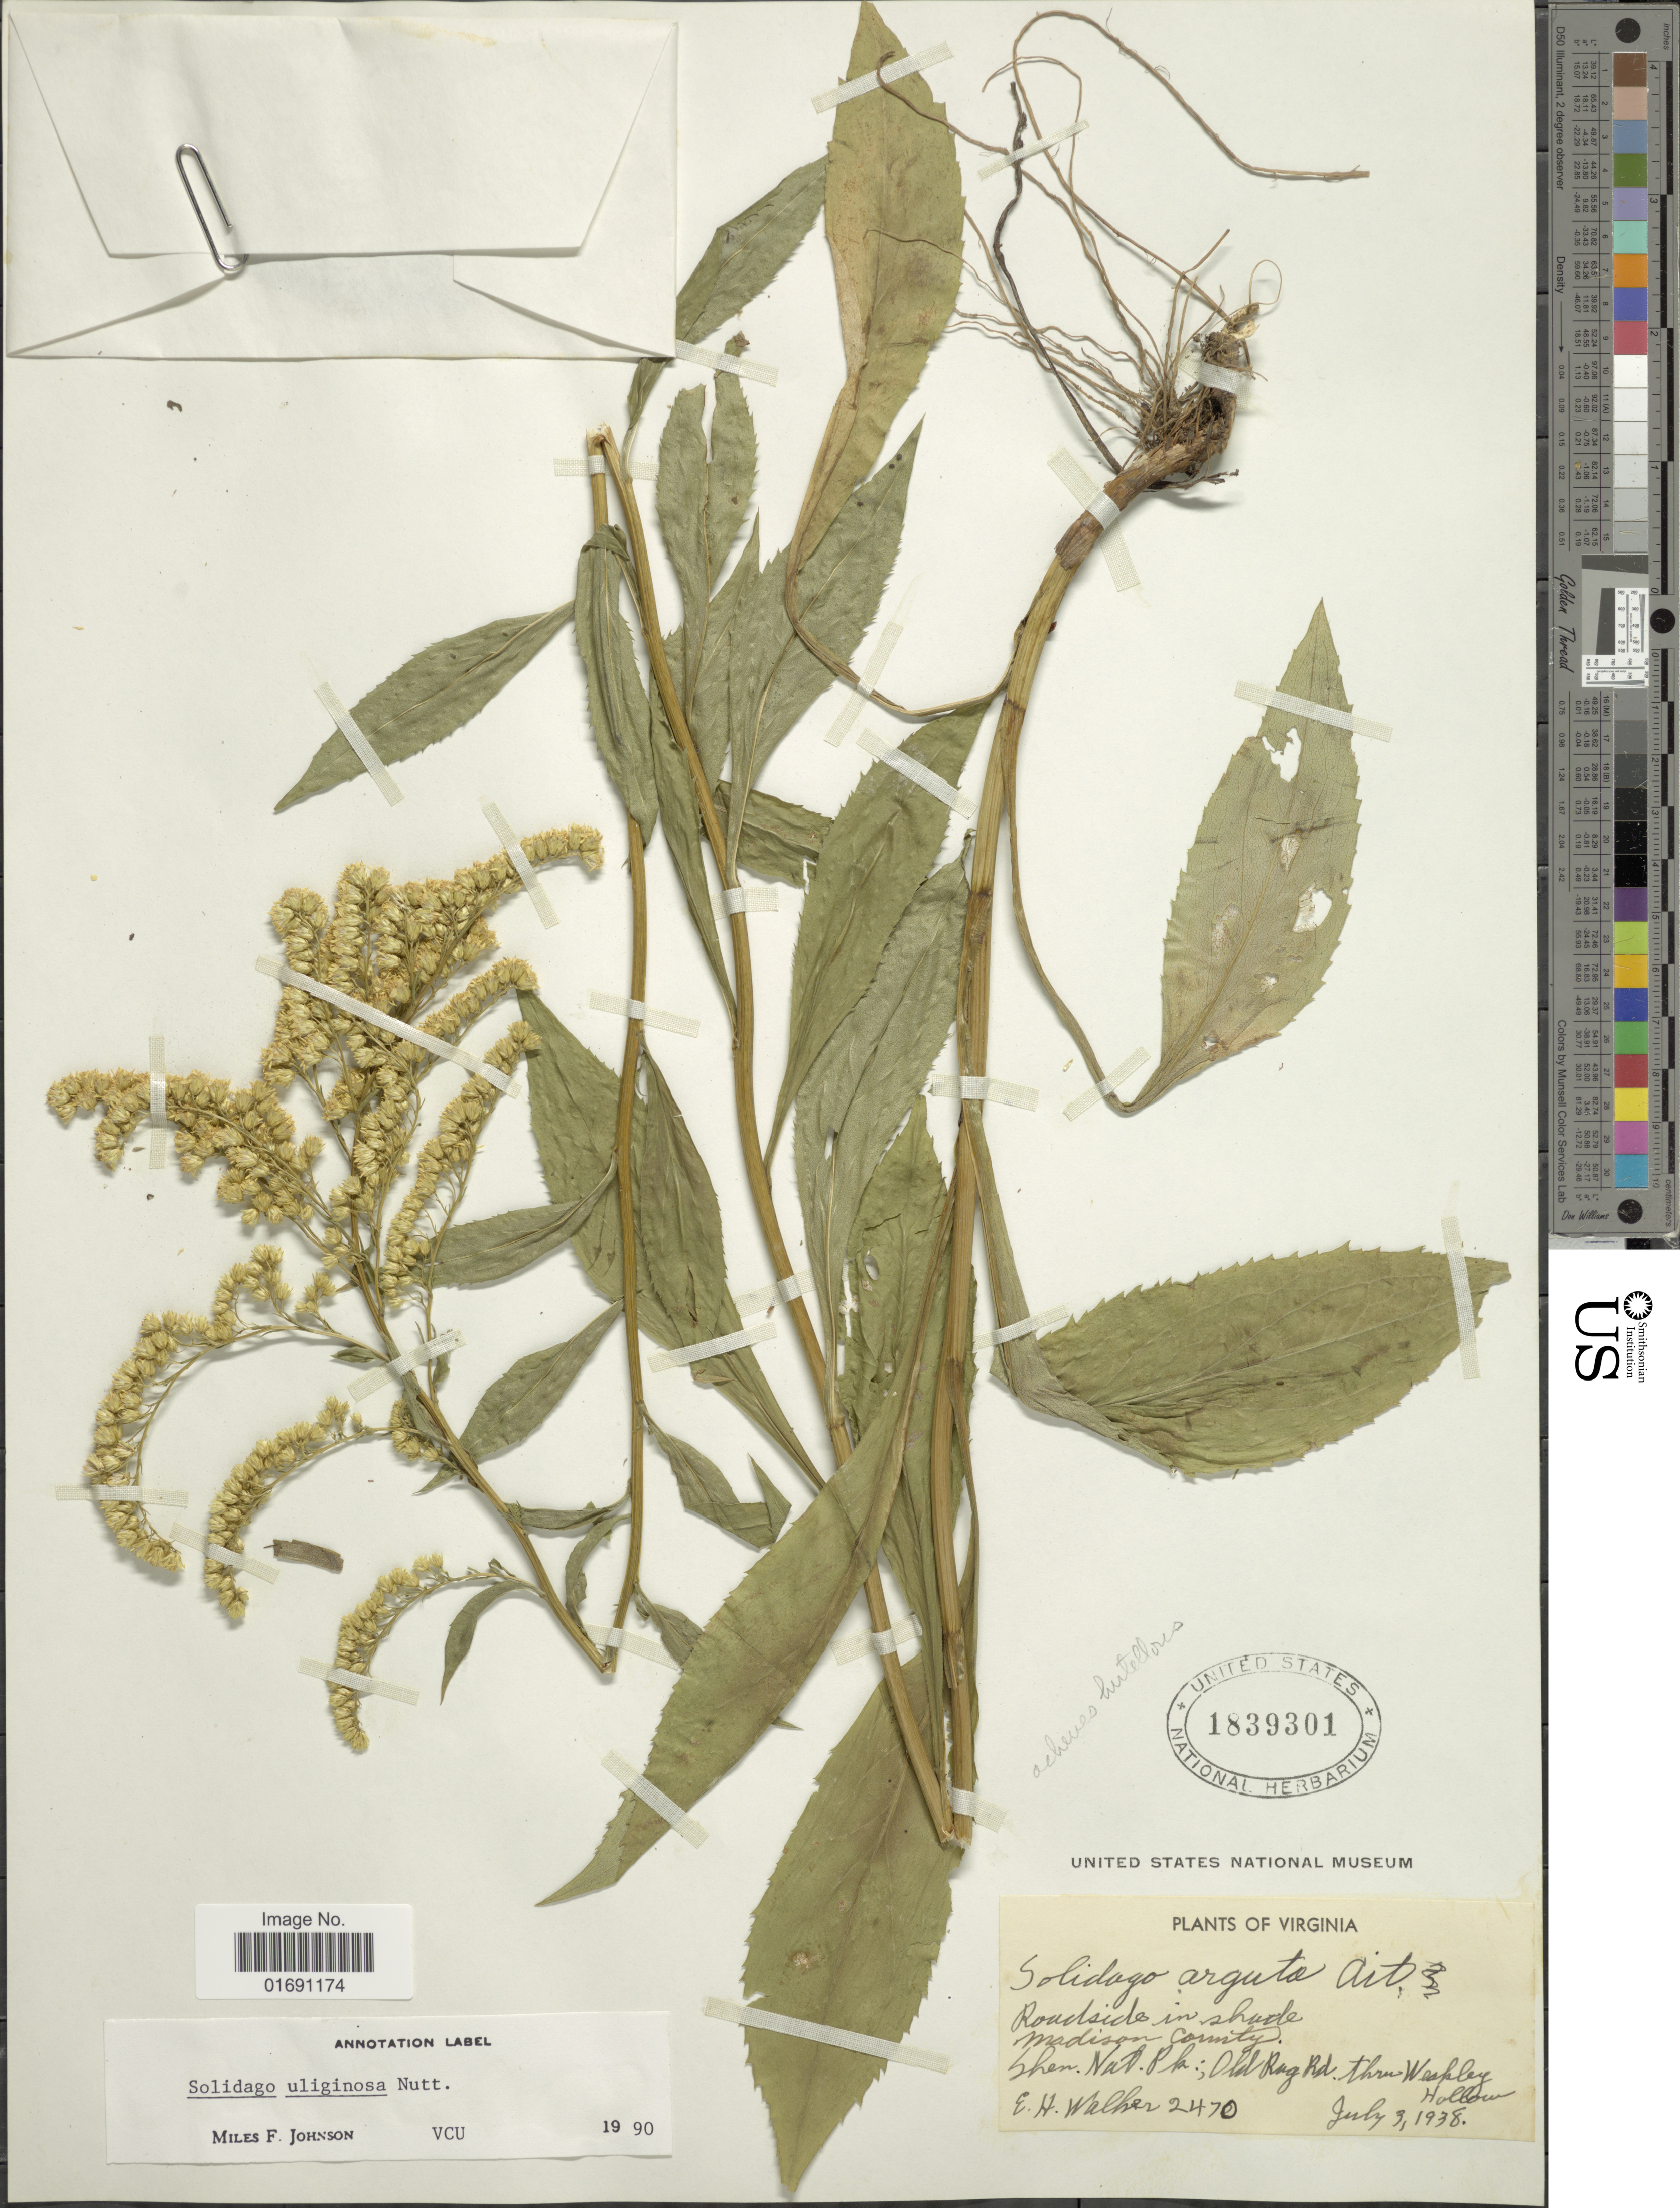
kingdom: Plantae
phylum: Tracheophyta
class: Magnoliopsida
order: Asterales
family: Asteraceae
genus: Solidago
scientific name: Solidago uliginosa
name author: Nutt.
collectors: E. H. Walker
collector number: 2470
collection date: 1938-07-03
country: United States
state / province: Virginia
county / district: Madison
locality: Roadisde in shade, Madison County, Shen. Nat Park; Old Rog Rd. thru Weskley Hollom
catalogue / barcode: US 1839301